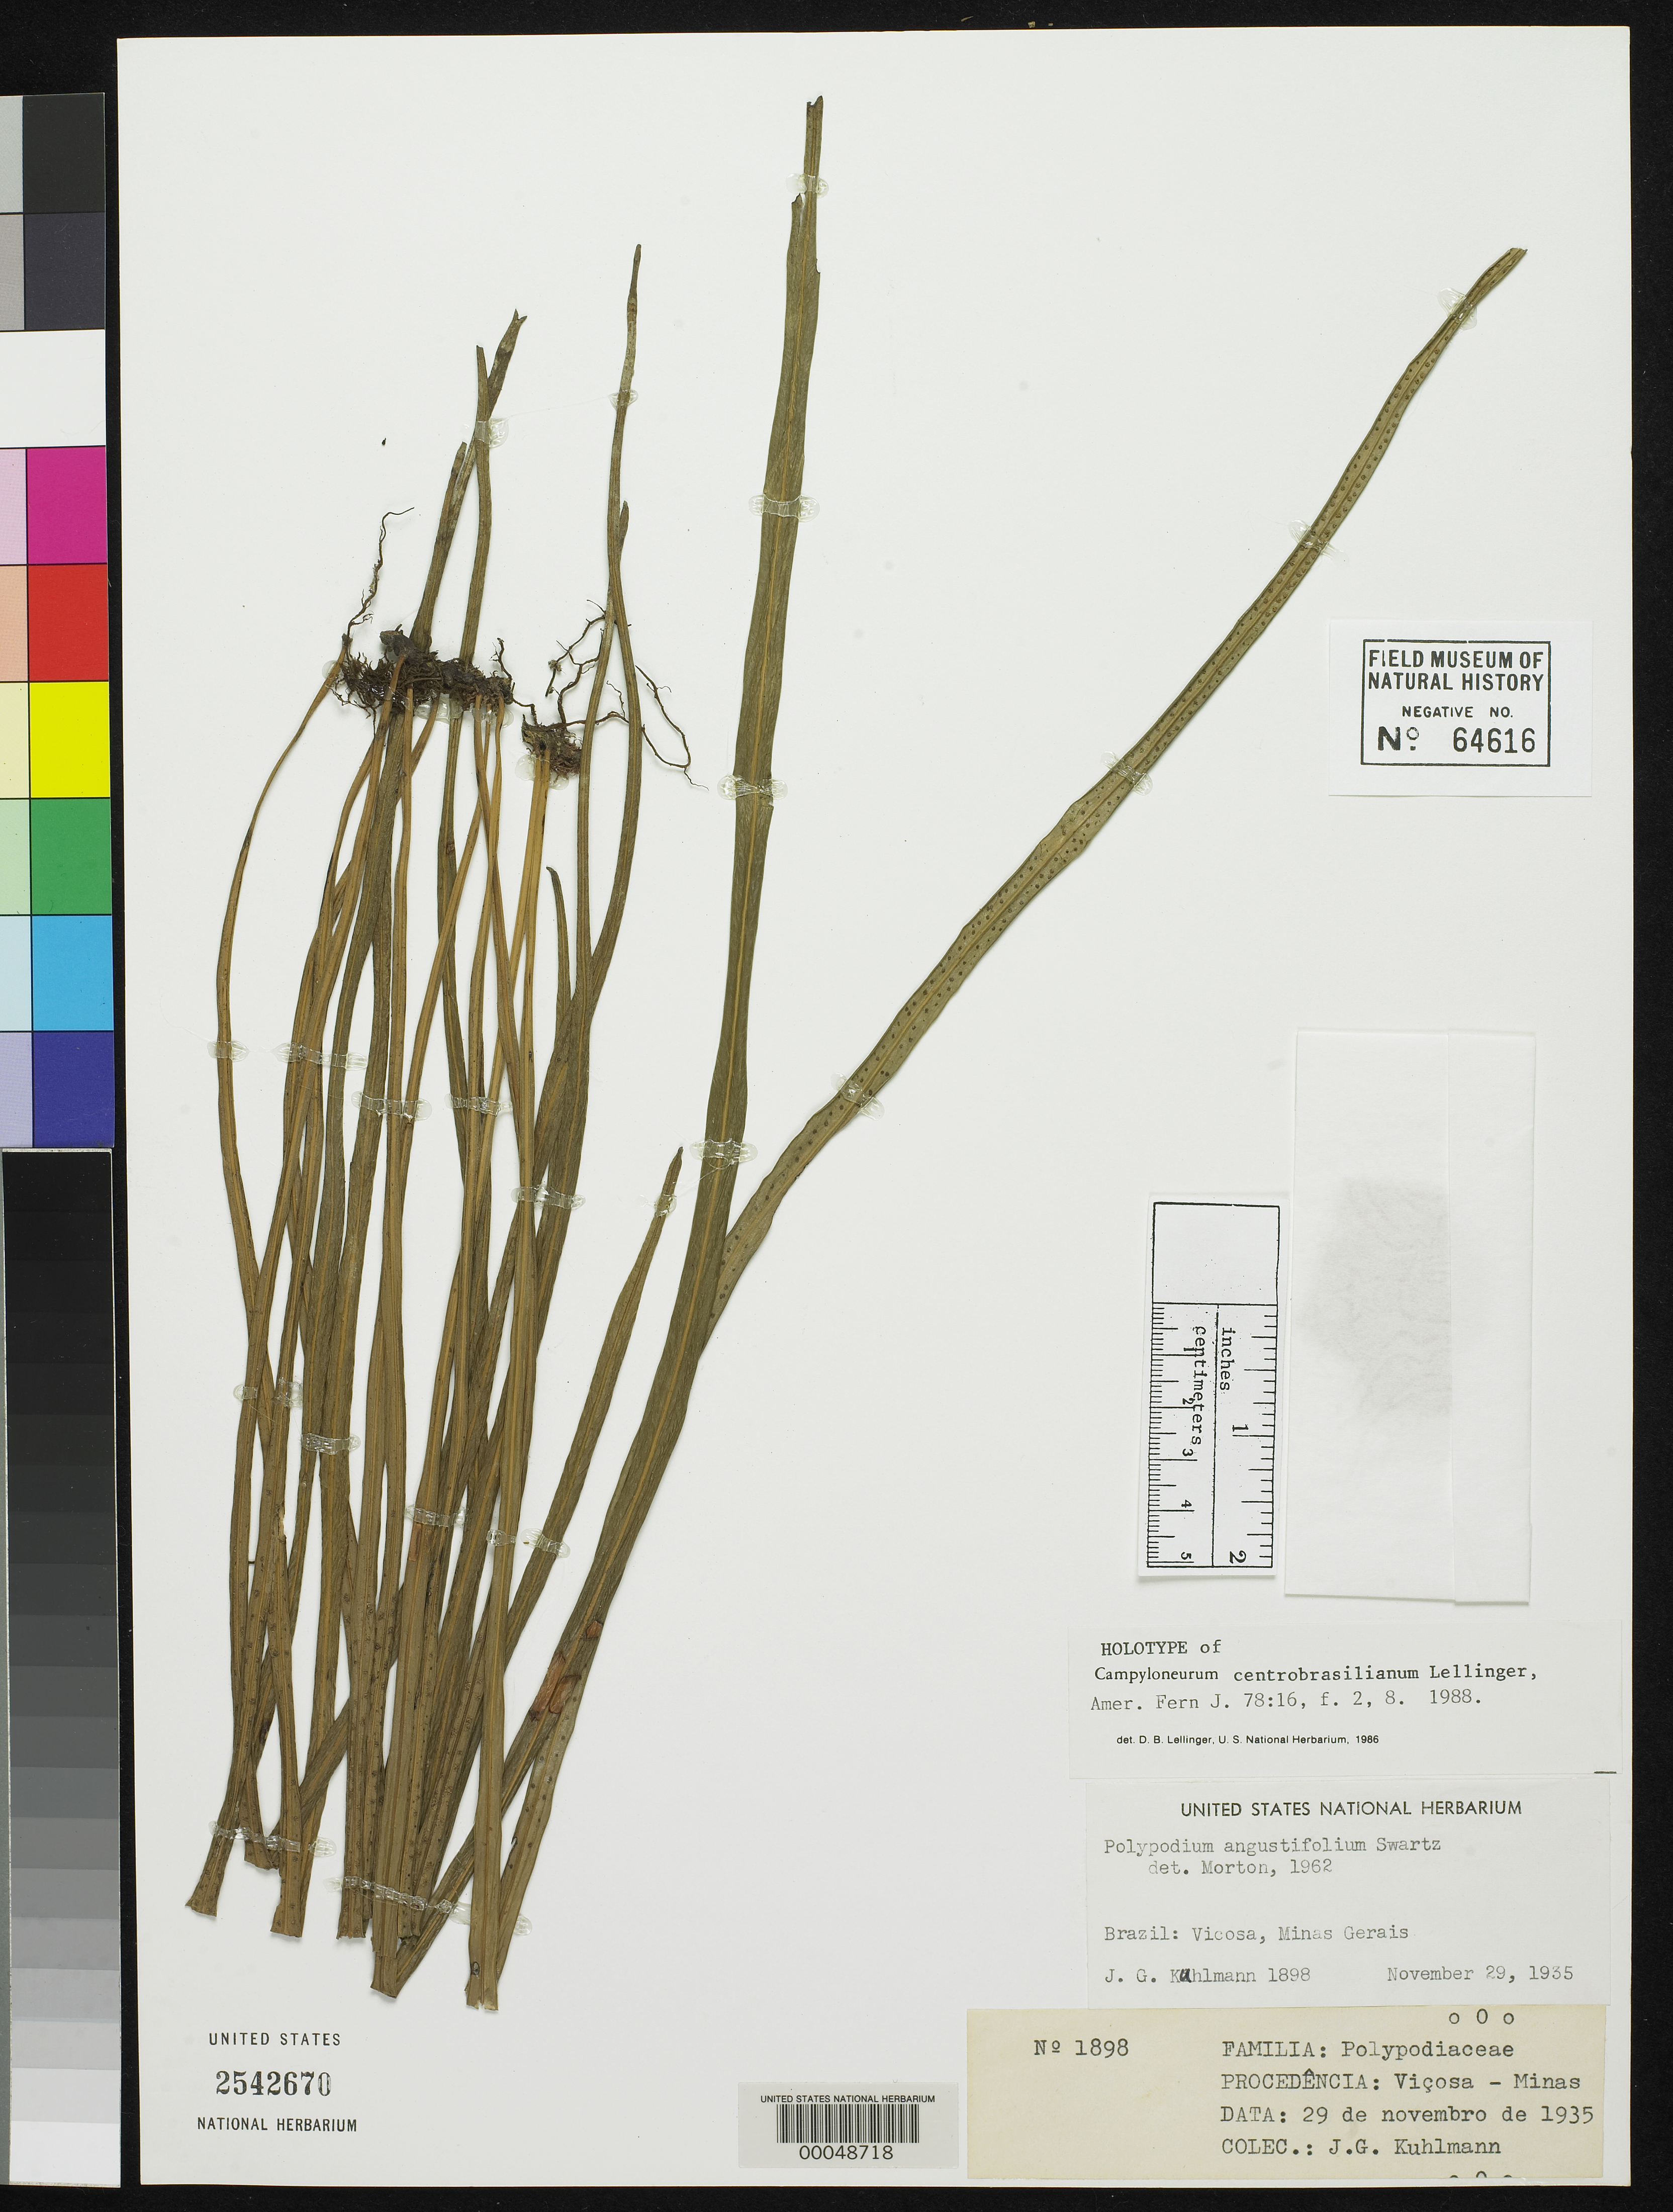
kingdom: Plantae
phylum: Tracheophyta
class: Polypodiopsida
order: Polypodiales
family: Polypodiaceae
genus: Campyloneurum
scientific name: Campyloneurum centrobrasilianum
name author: Lellinger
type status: Holotype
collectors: J. G. Kuhlmann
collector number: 1898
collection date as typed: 29 Nov 1935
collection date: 1935-11-29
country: Brazil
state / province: Minas Gerais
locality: Vicosa.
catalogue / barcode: US 2542670